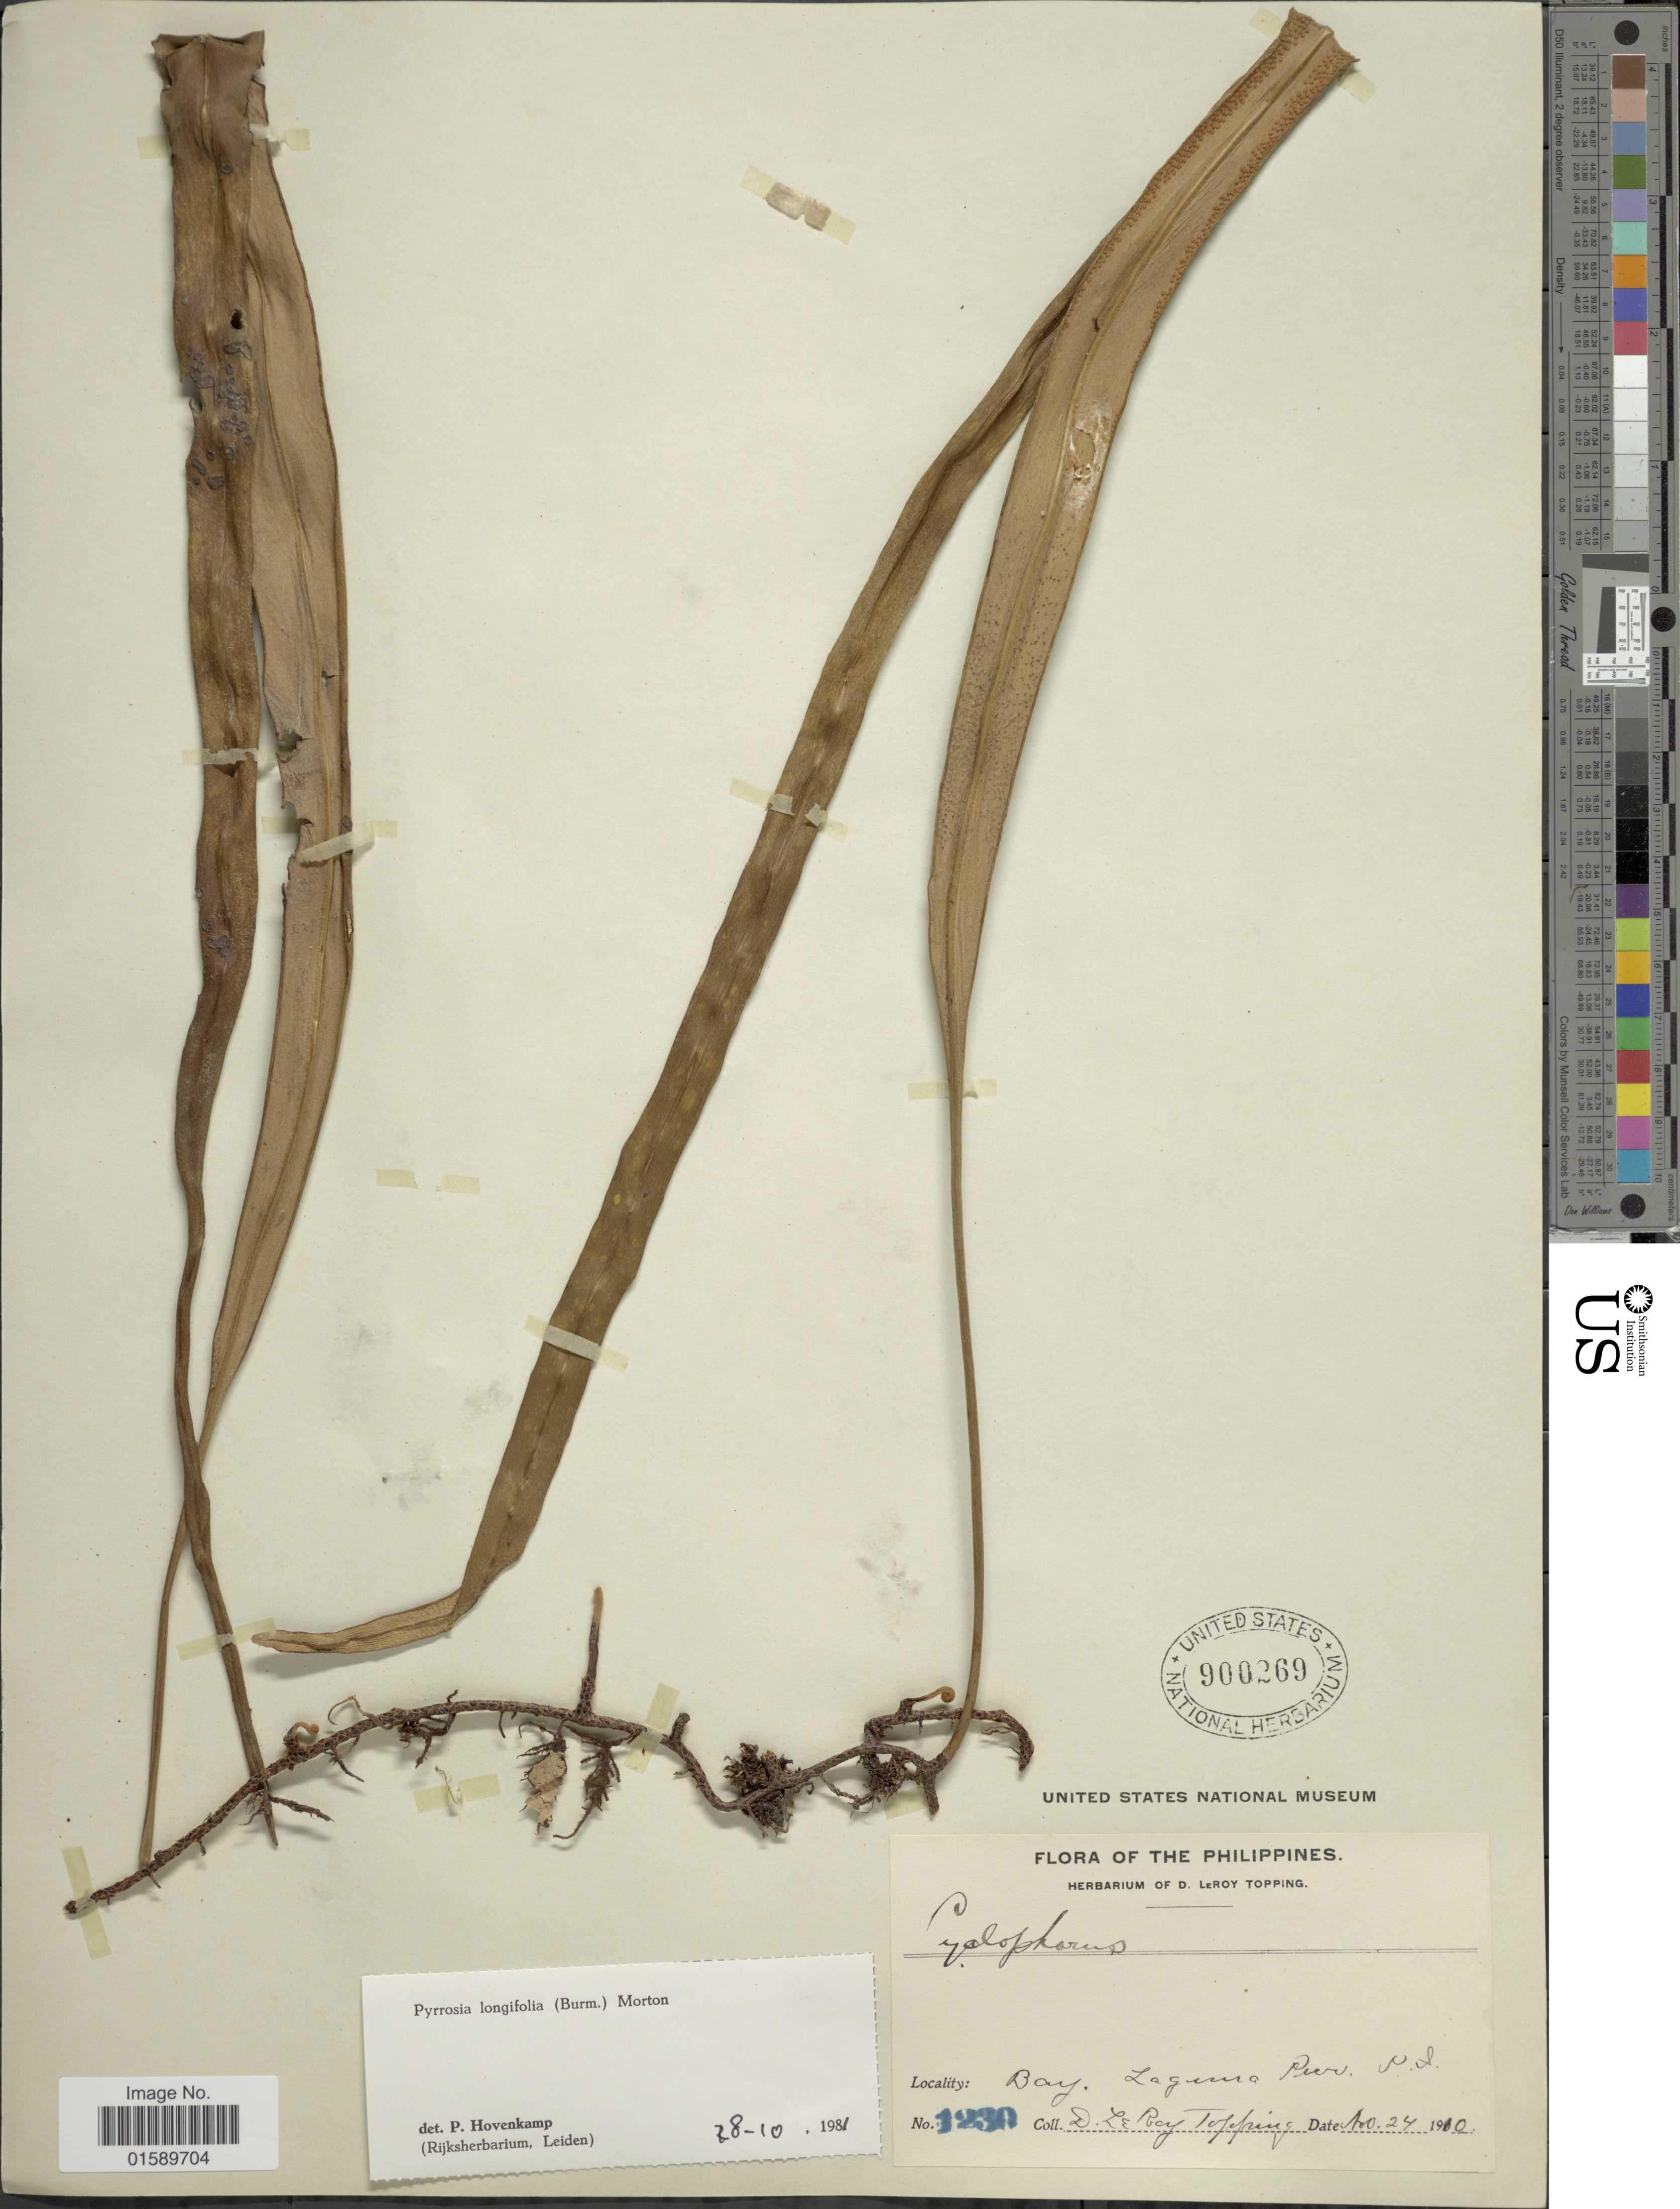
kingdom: Plantae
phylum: Tracheophyta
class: Polypodiopsida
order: Polypodiales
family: Polypodiaceae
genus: Pyrrosia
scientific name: Pyrrosia longifolia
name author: (Burm. f.) C.V. Morton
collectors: D. L. Topping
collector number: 1230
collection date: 1910-11-24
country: Philippines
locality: Bay, Laguna Prov.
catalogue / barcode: US 900269